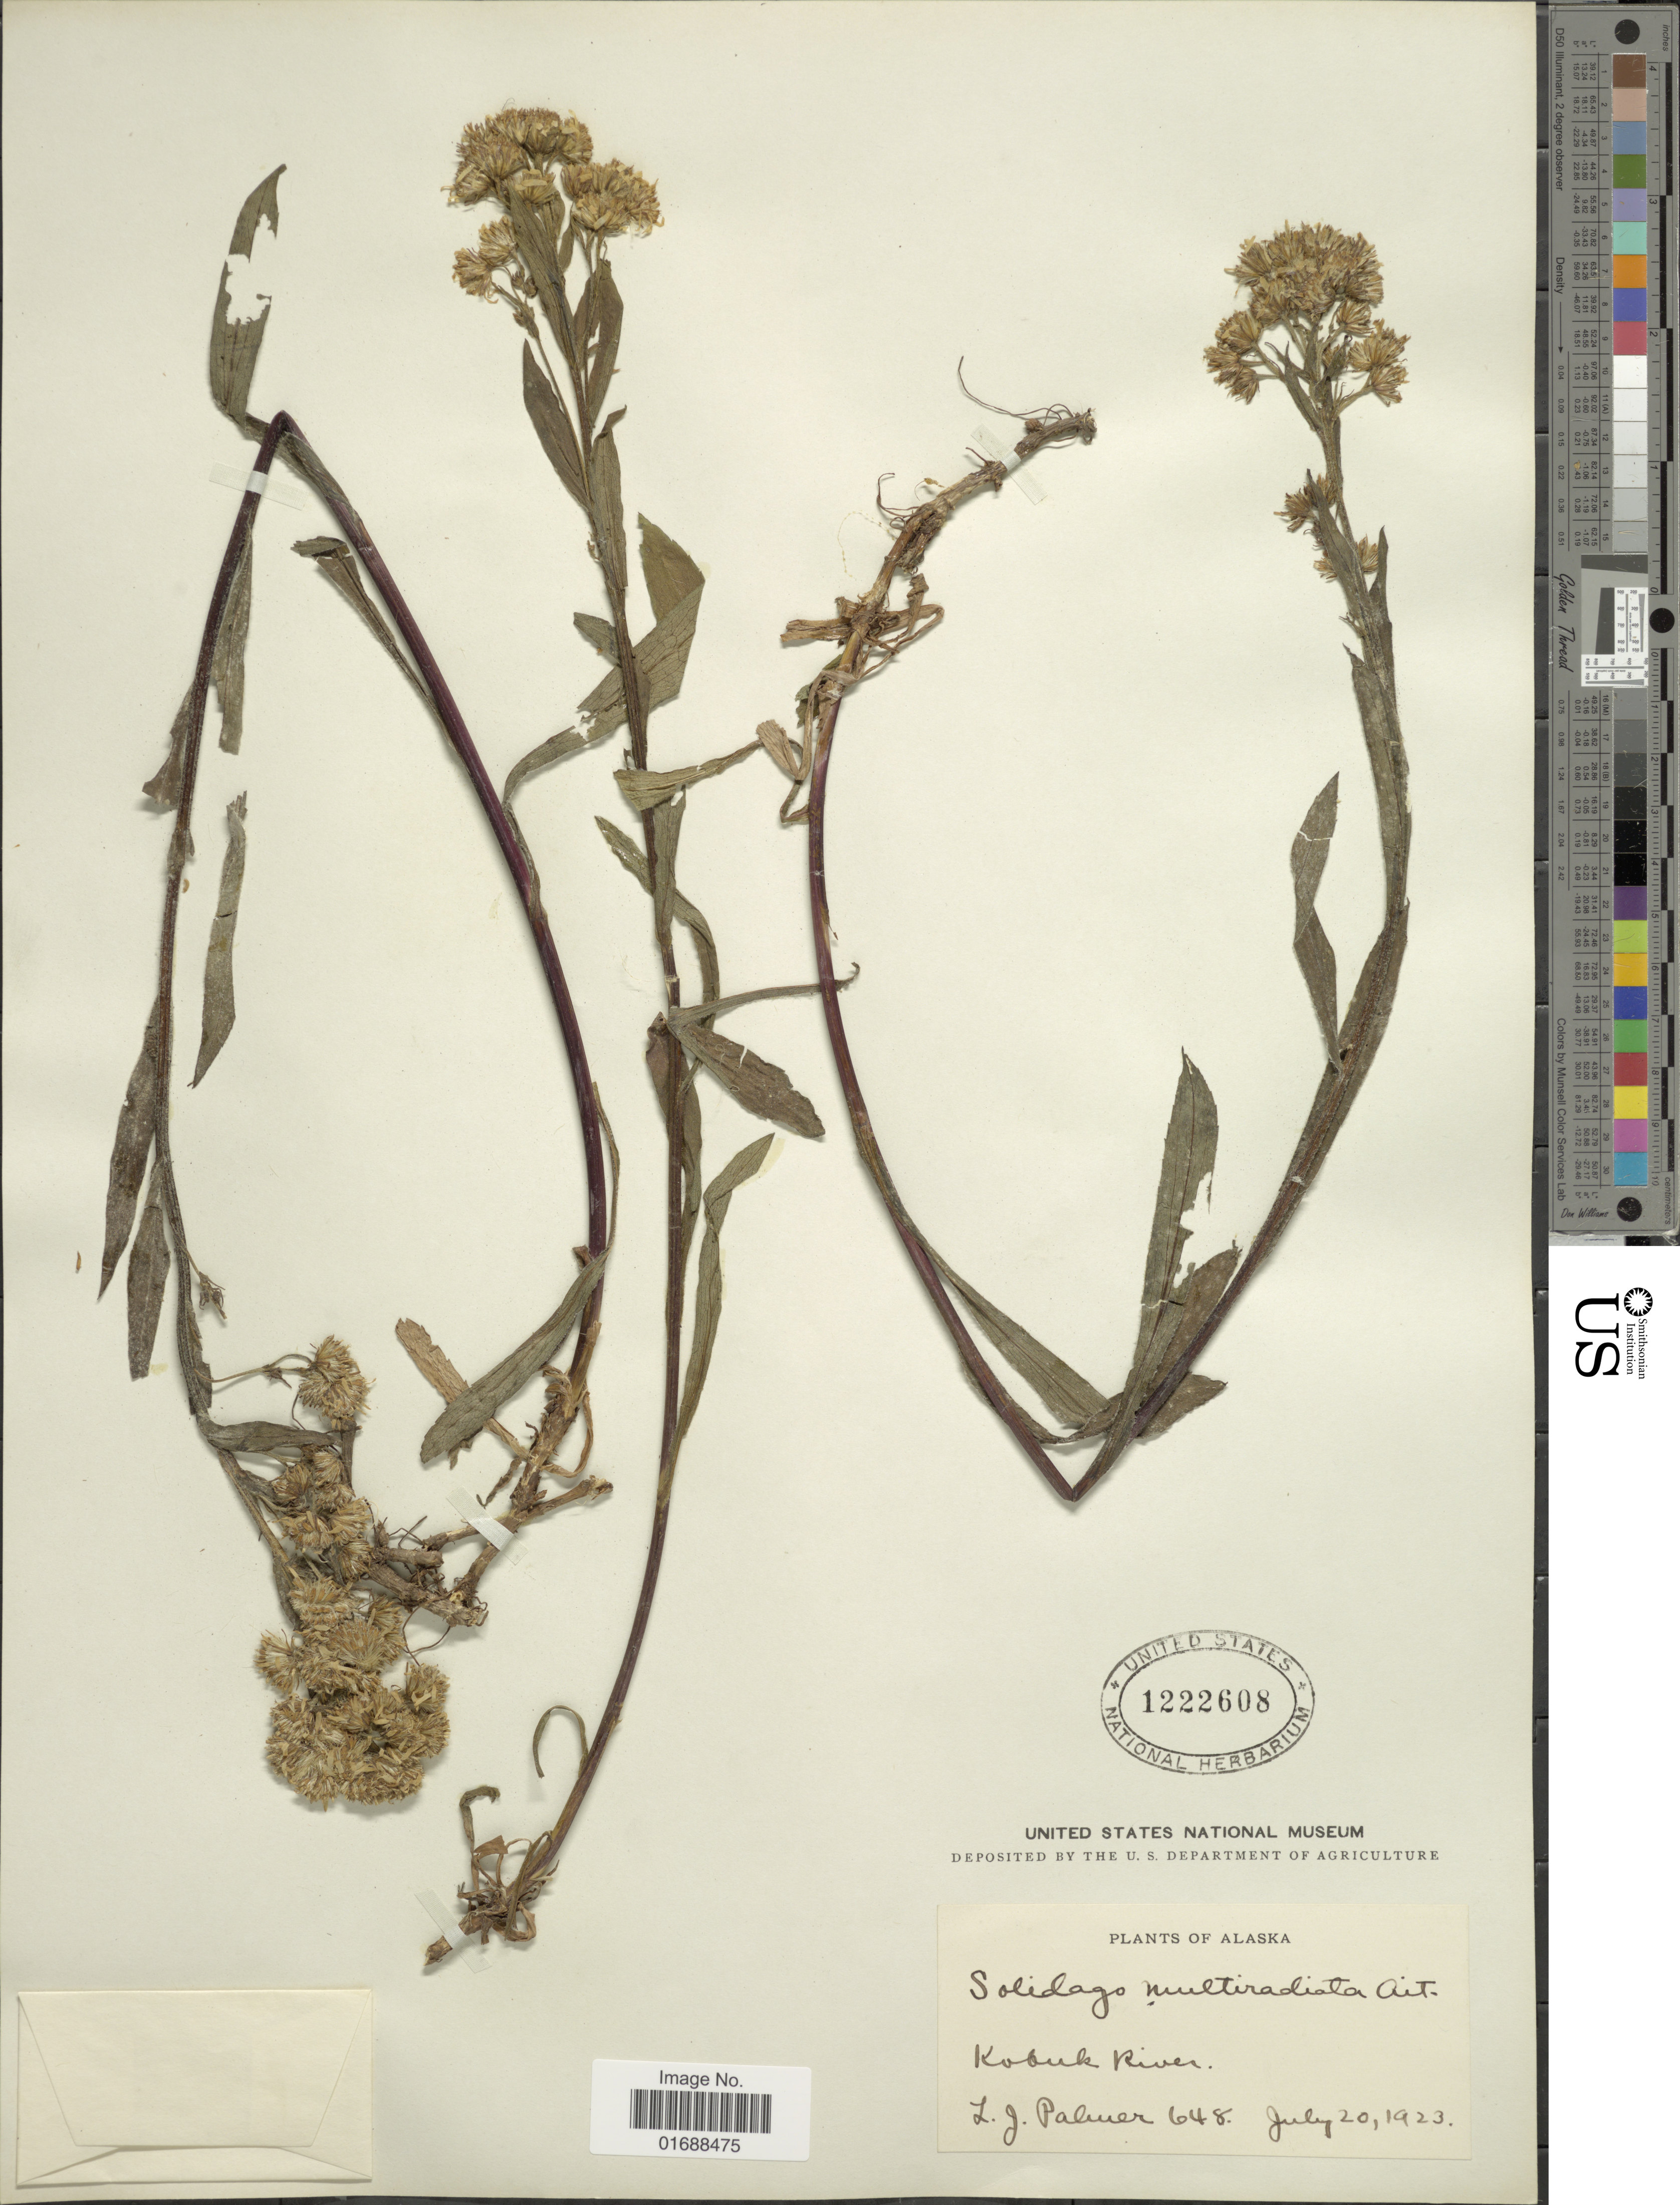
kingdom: Plantae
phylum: Tracheophyta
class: Magnoliopsida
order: Asterales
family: Asteraceae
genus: Solidago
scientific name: Solidago multiradiata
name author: Aiton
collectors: Z. J. Palmer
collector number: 648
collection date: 1923-07-20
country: United States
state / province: Alaska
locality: Kobuk River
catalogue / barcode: US 1222608